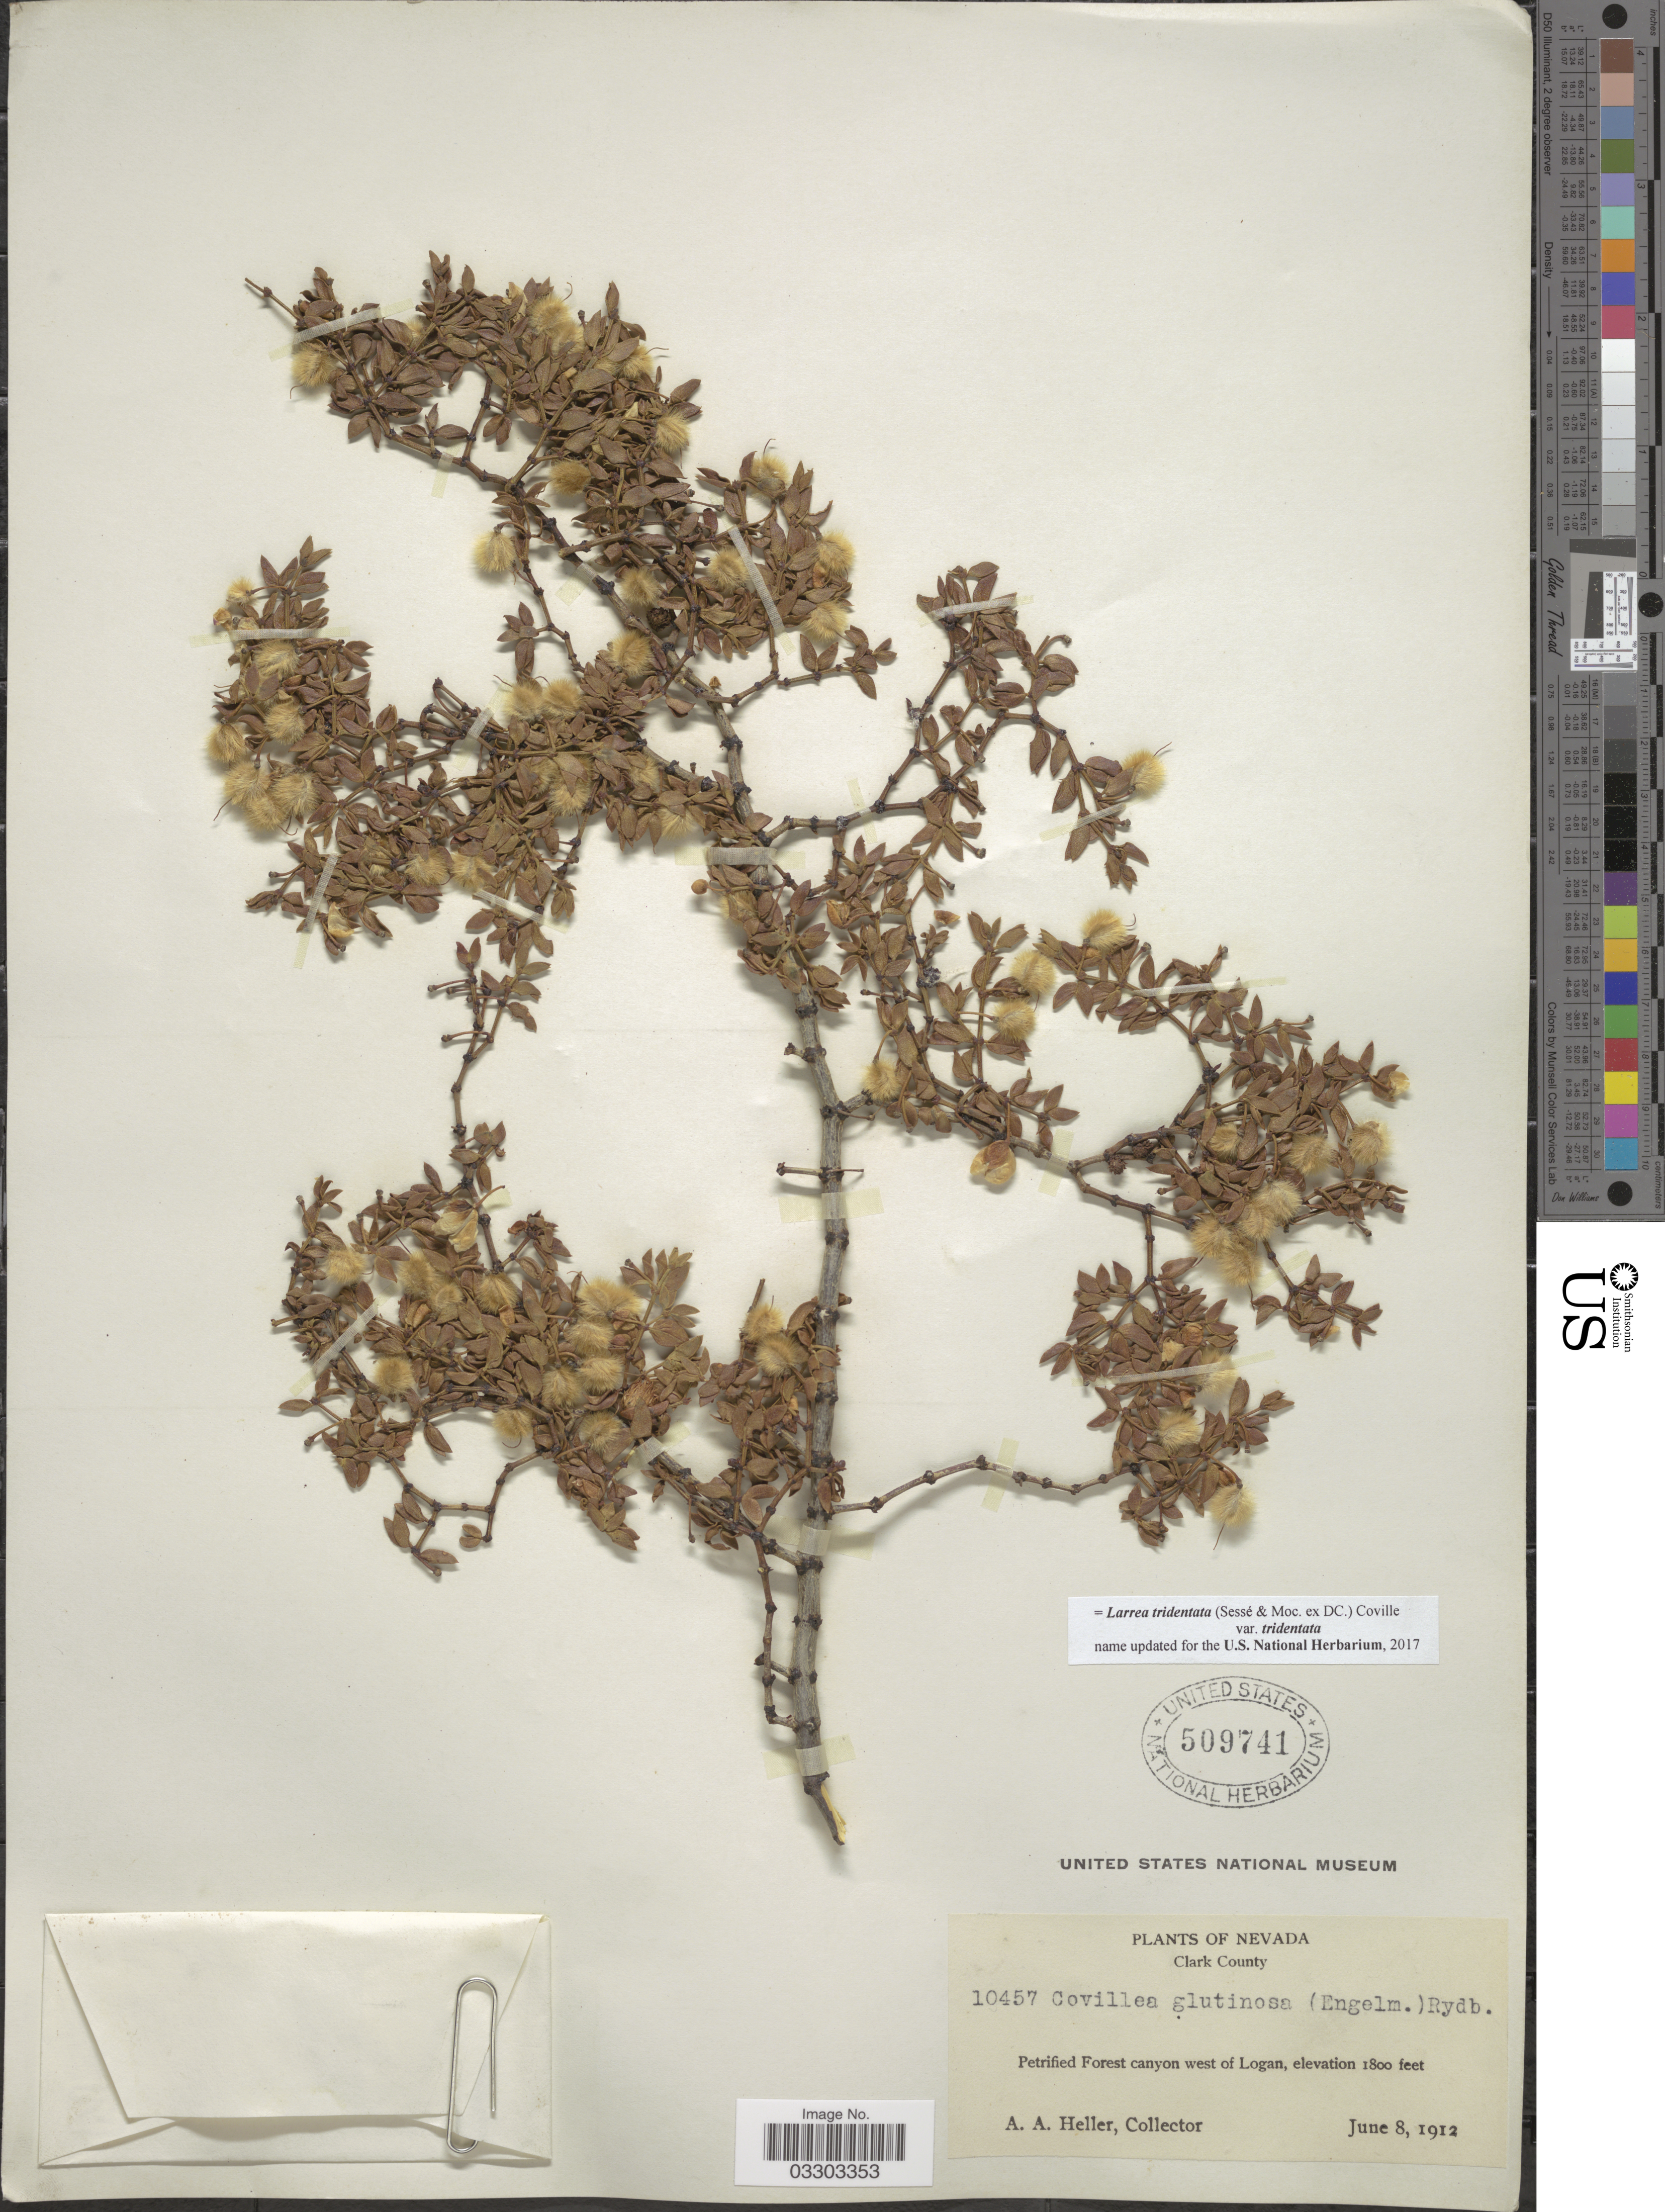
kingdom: Plantae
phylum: Tracheophyta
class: Magnoliopsida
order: Zygophyllales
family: Zygophyllaceae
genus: Larrea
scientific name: Larrea tridentata var. tridentata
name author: (Sessé & Moc. ex DC.) Coville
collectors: A. A. Heller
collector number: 10457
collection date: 1912-06-08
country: United States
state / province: Nevada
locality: Clark County. Petrified Forest canyon west of Logan.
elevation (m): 549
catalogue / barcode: US 508741